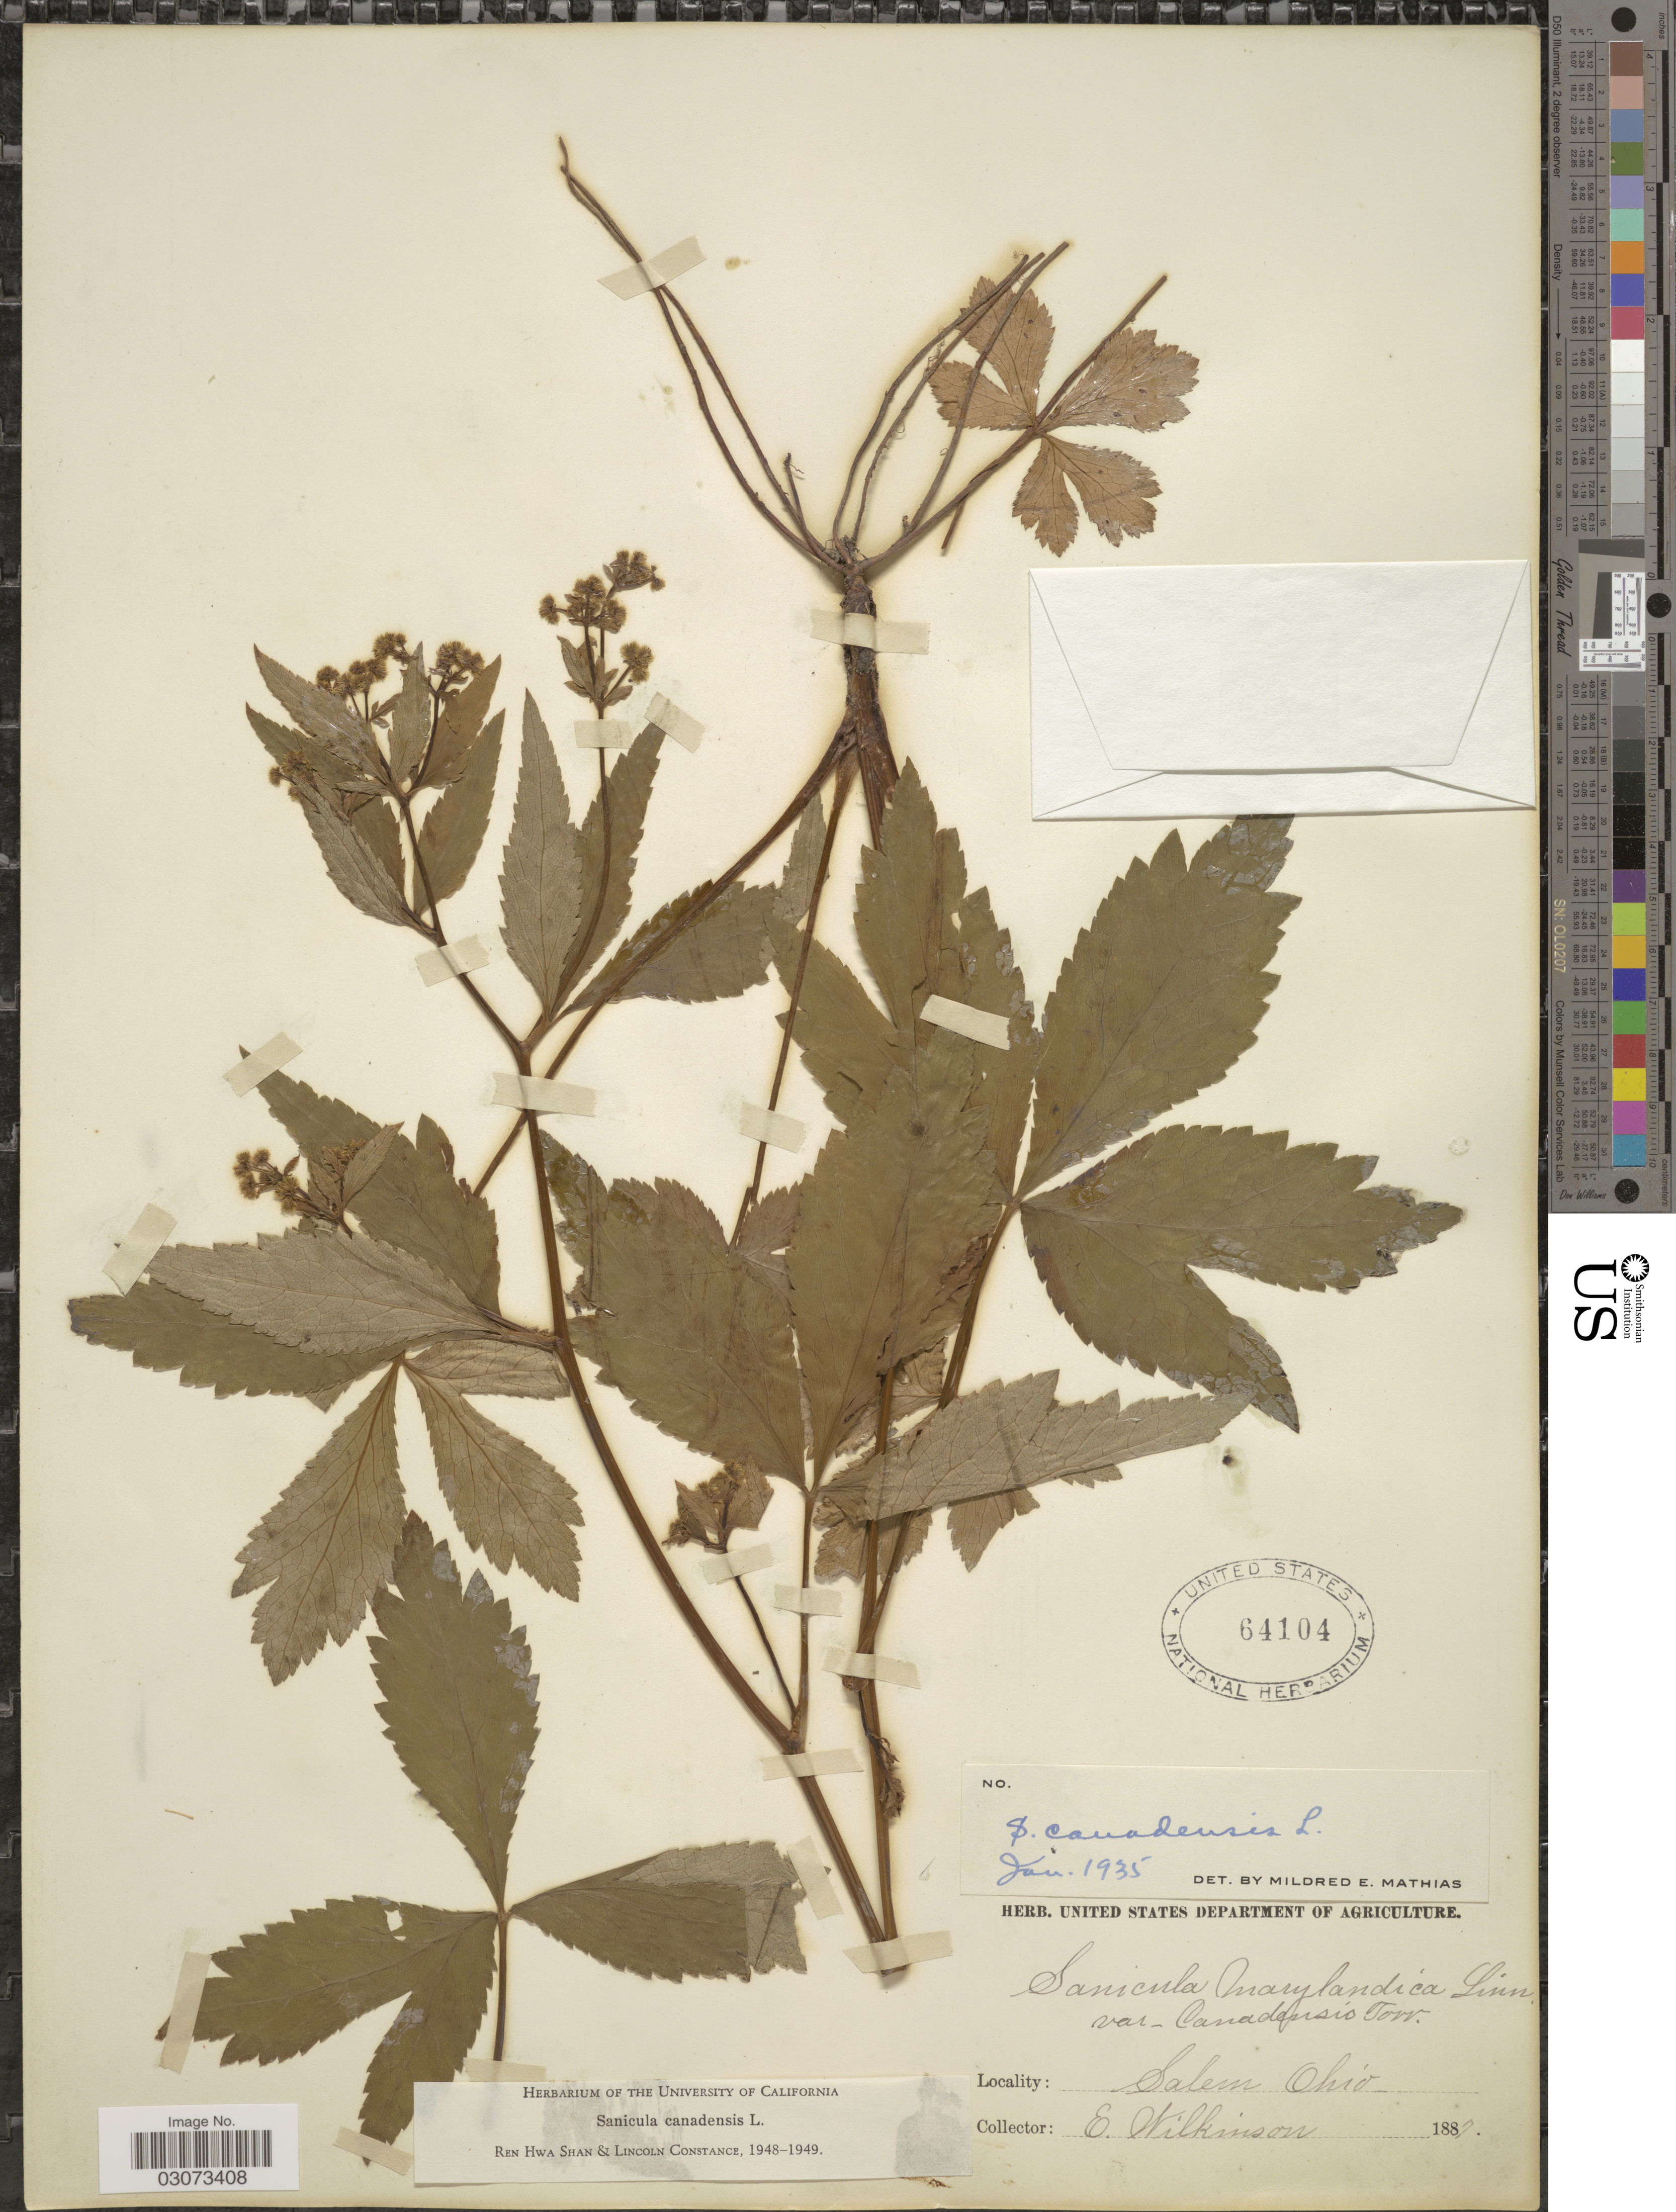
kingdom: Plantae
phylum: Tracheophyta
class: Magnoliopsida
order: Apiales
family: Apiaceae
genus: Sanicula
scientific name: Sanicula canadensis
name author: L.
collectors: E. Wilkinson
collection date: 1887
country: United States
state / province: Ohio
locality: Salem.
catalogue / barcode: US 64104